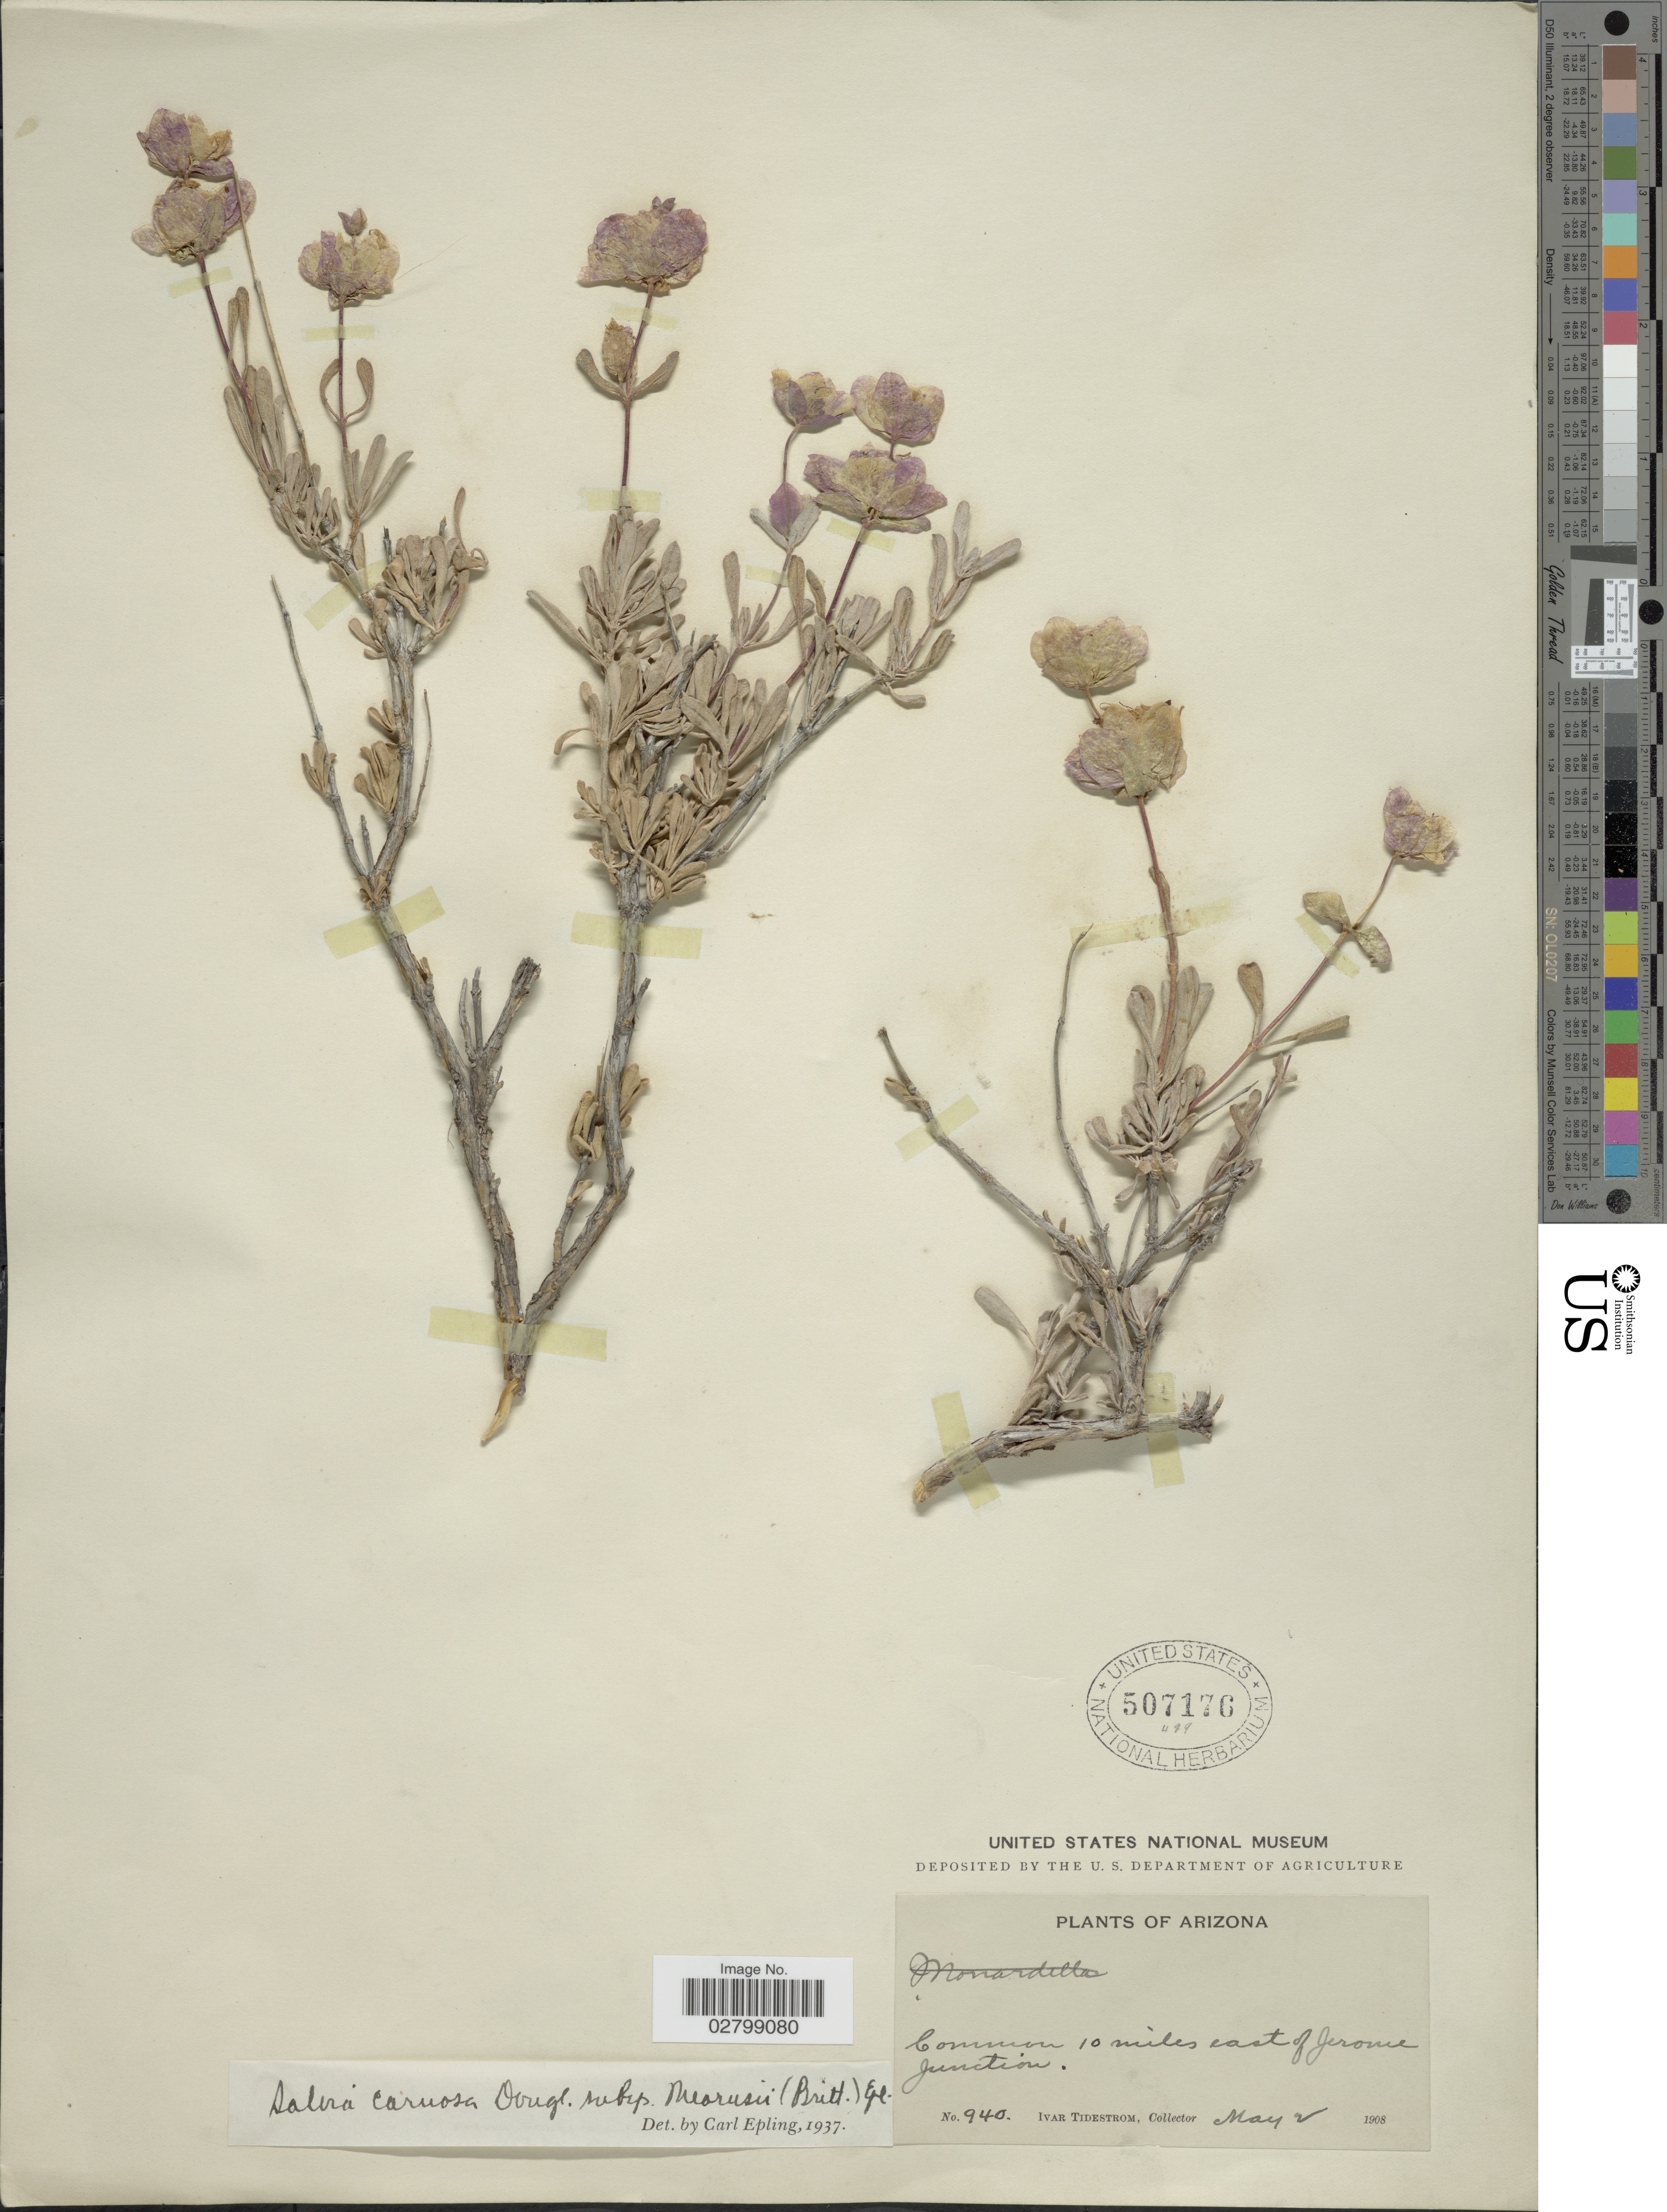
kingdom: Plantae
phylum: Tracheophyta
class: Magnoliopsida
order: Lamiales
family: Lamiaceae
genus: Salvia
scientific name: Salvia carnosa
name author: Douglas ex Greene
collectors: I. F. Tidestrom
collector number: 940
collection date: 1908-05-02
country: United States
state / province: Arizona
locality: Common 10 miles east of Jerome Junction.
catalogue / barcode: US 507176